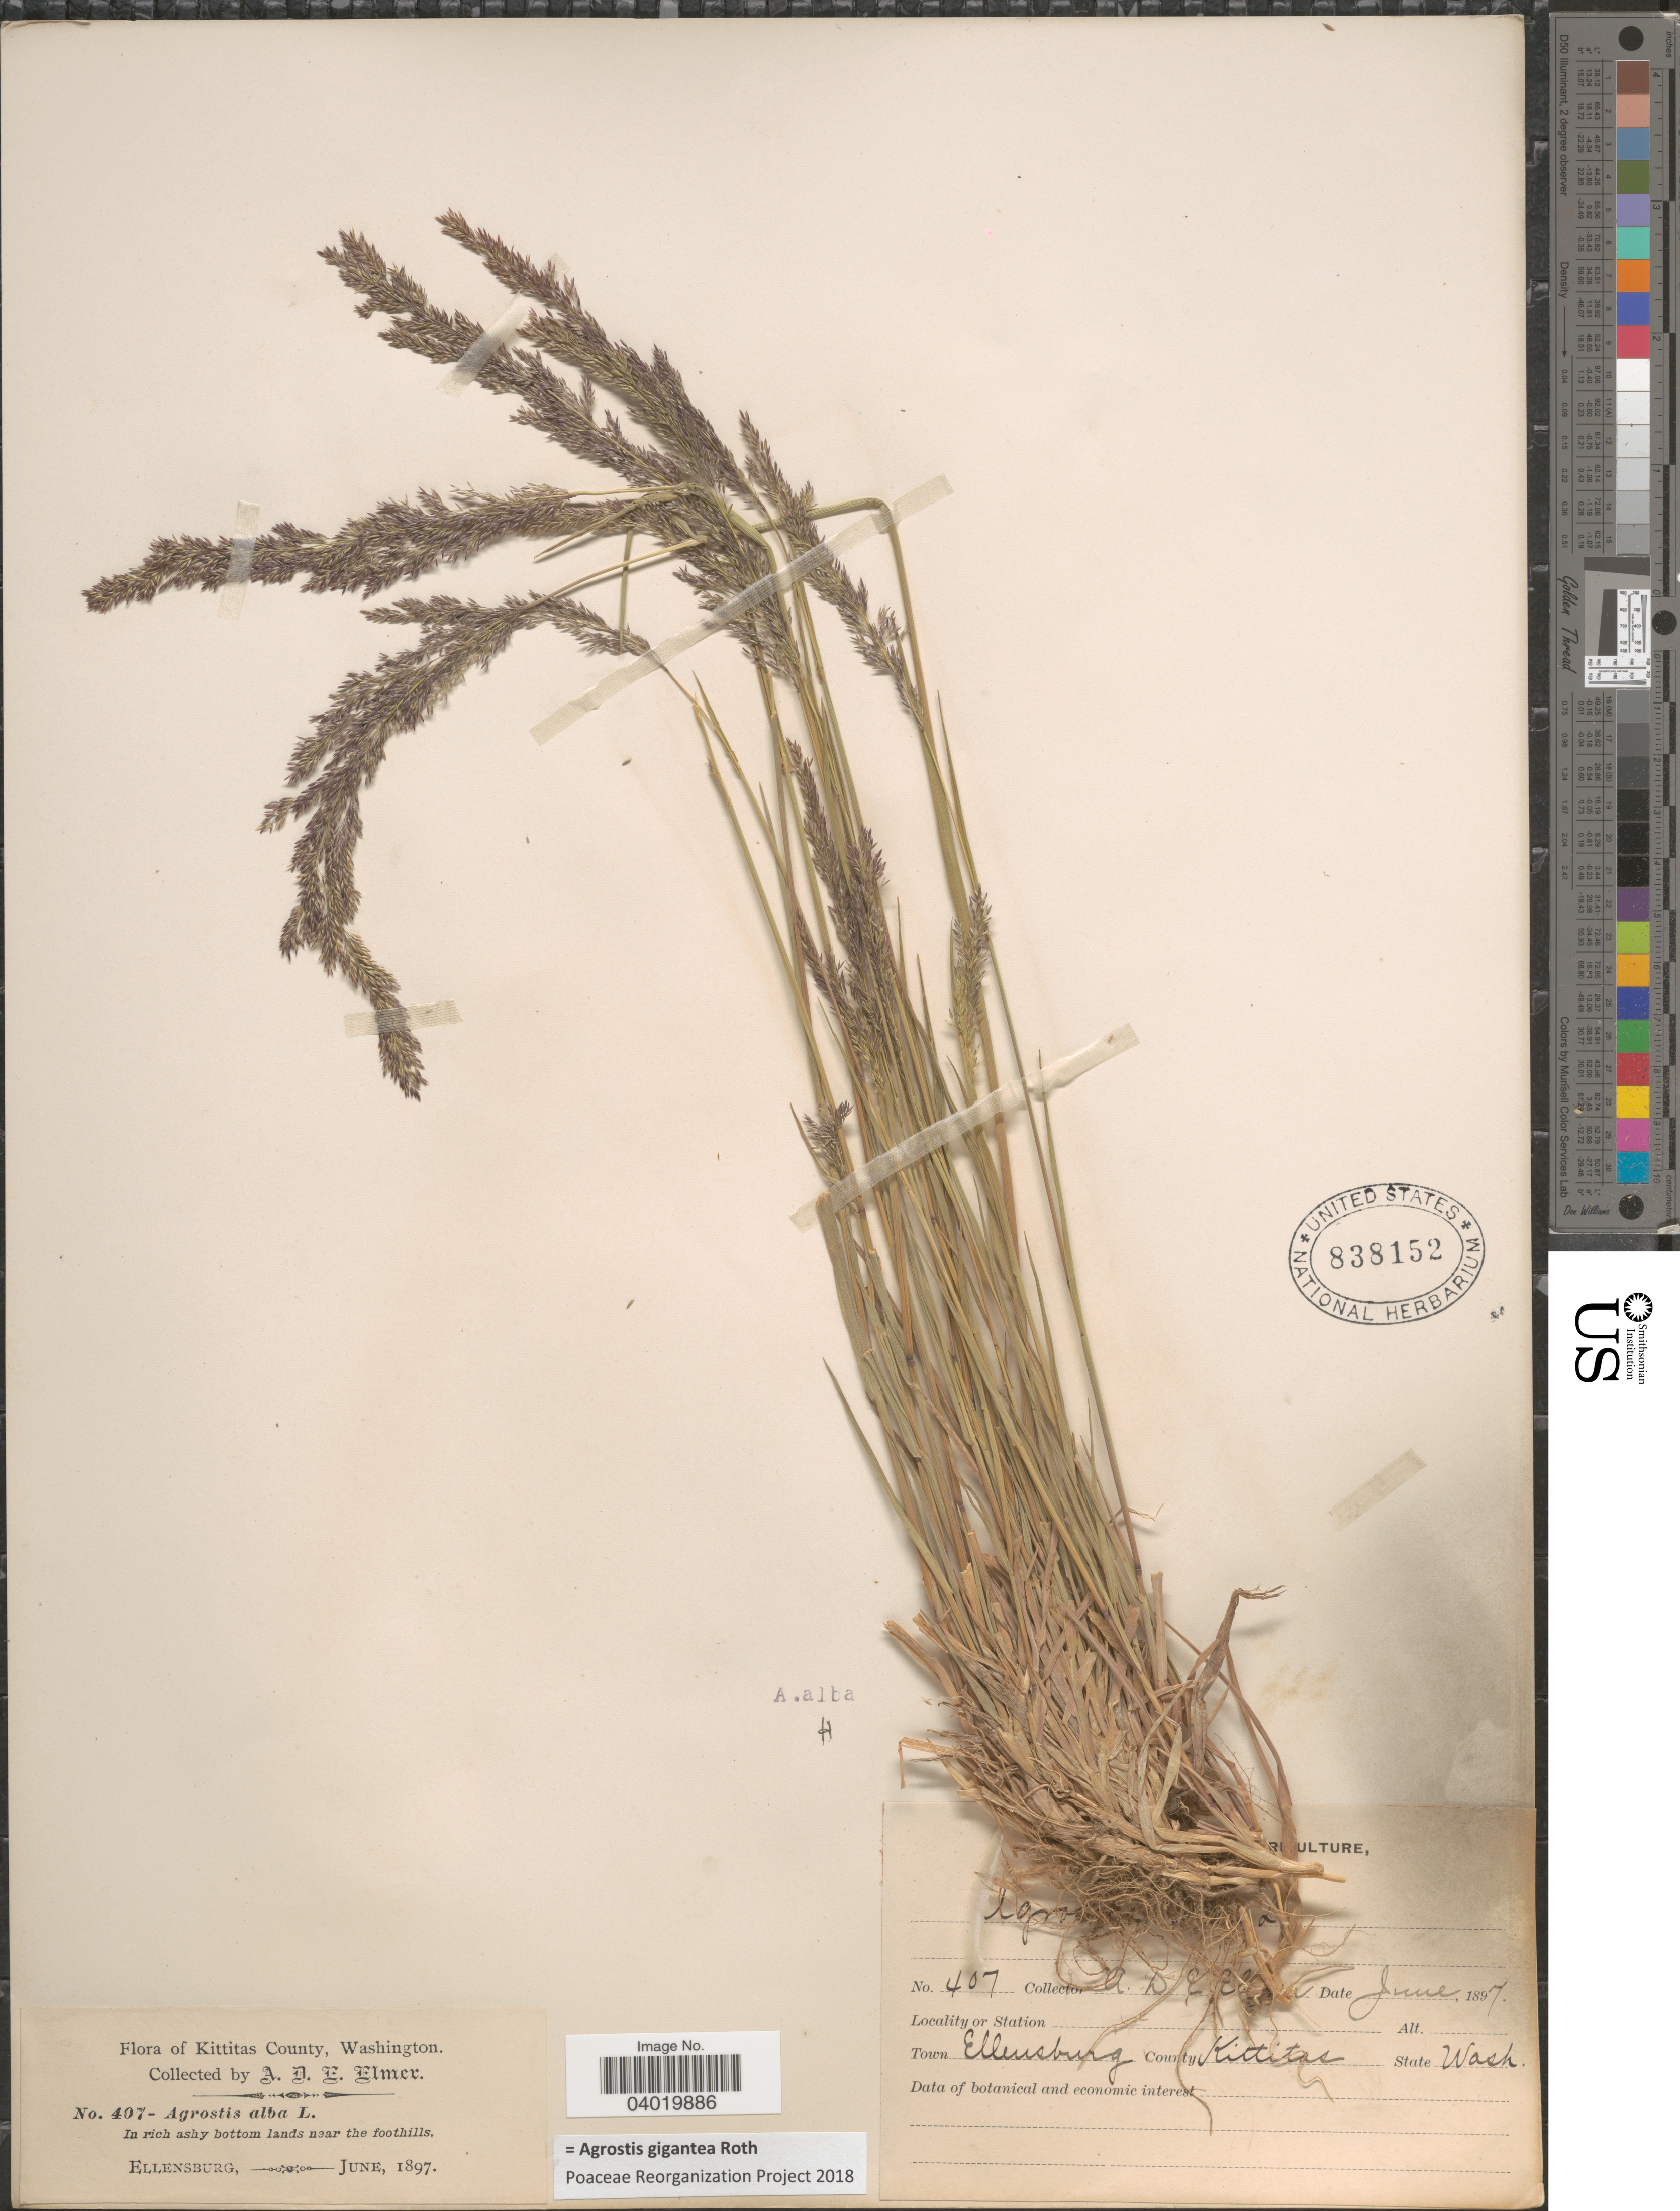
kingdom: Plantae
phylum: Tracheophyta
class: Liliopsida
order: Poales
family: Poaceae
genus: Agrostis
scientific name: Agrostis gigantea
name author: Roth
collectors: A. D. E. Elmer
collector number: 407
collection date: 1897-06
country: United States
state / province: Washington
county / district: Kittitas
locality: Kittitas County. In rich ashy bottom lands near the foothills. Ellensburg.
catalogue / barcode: US 838152